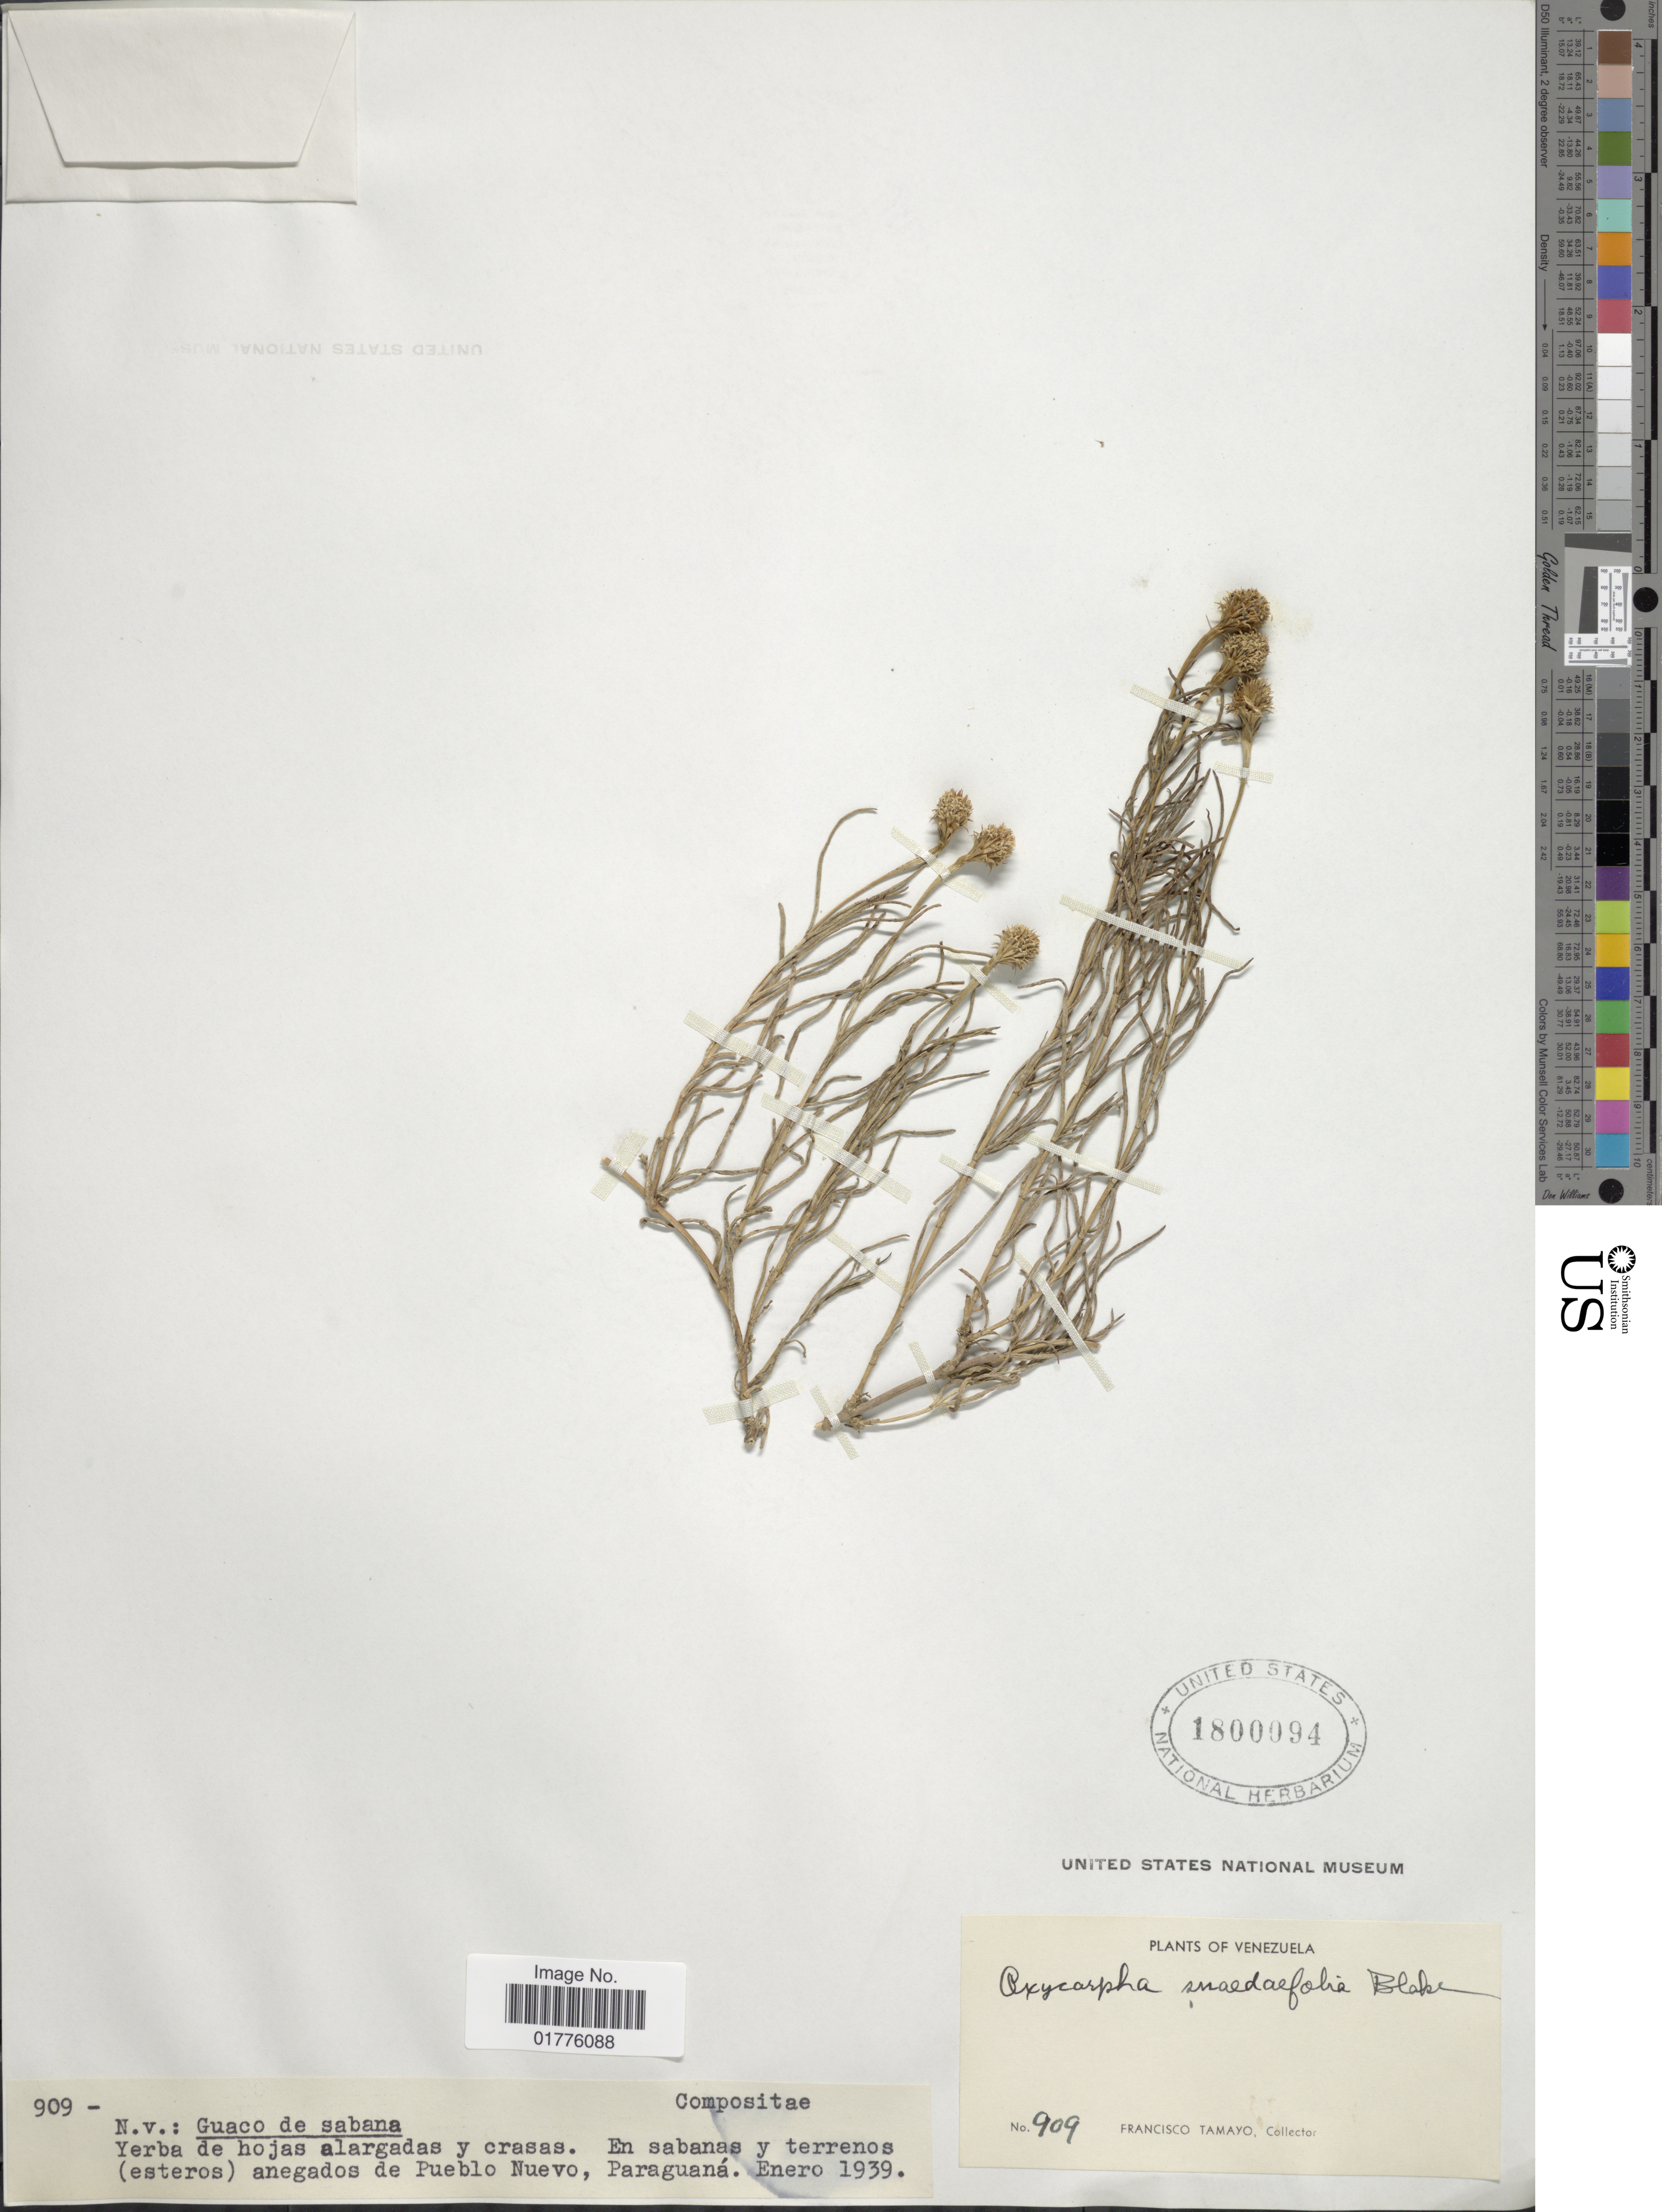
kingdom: Plantae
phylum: Tracheophyta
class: Magnoliopsida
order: Asterales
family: Asteraceae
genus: Oxycarpha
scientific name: Oxycarpha suaedifolia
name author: S.F. Blake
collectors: T. Francisco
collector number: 909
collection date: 1939-01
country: Venezuela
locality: En sabanas y terrenos (esteros) anegados de Pueblo Nuevo, Paraguana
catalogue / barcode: US 1800094